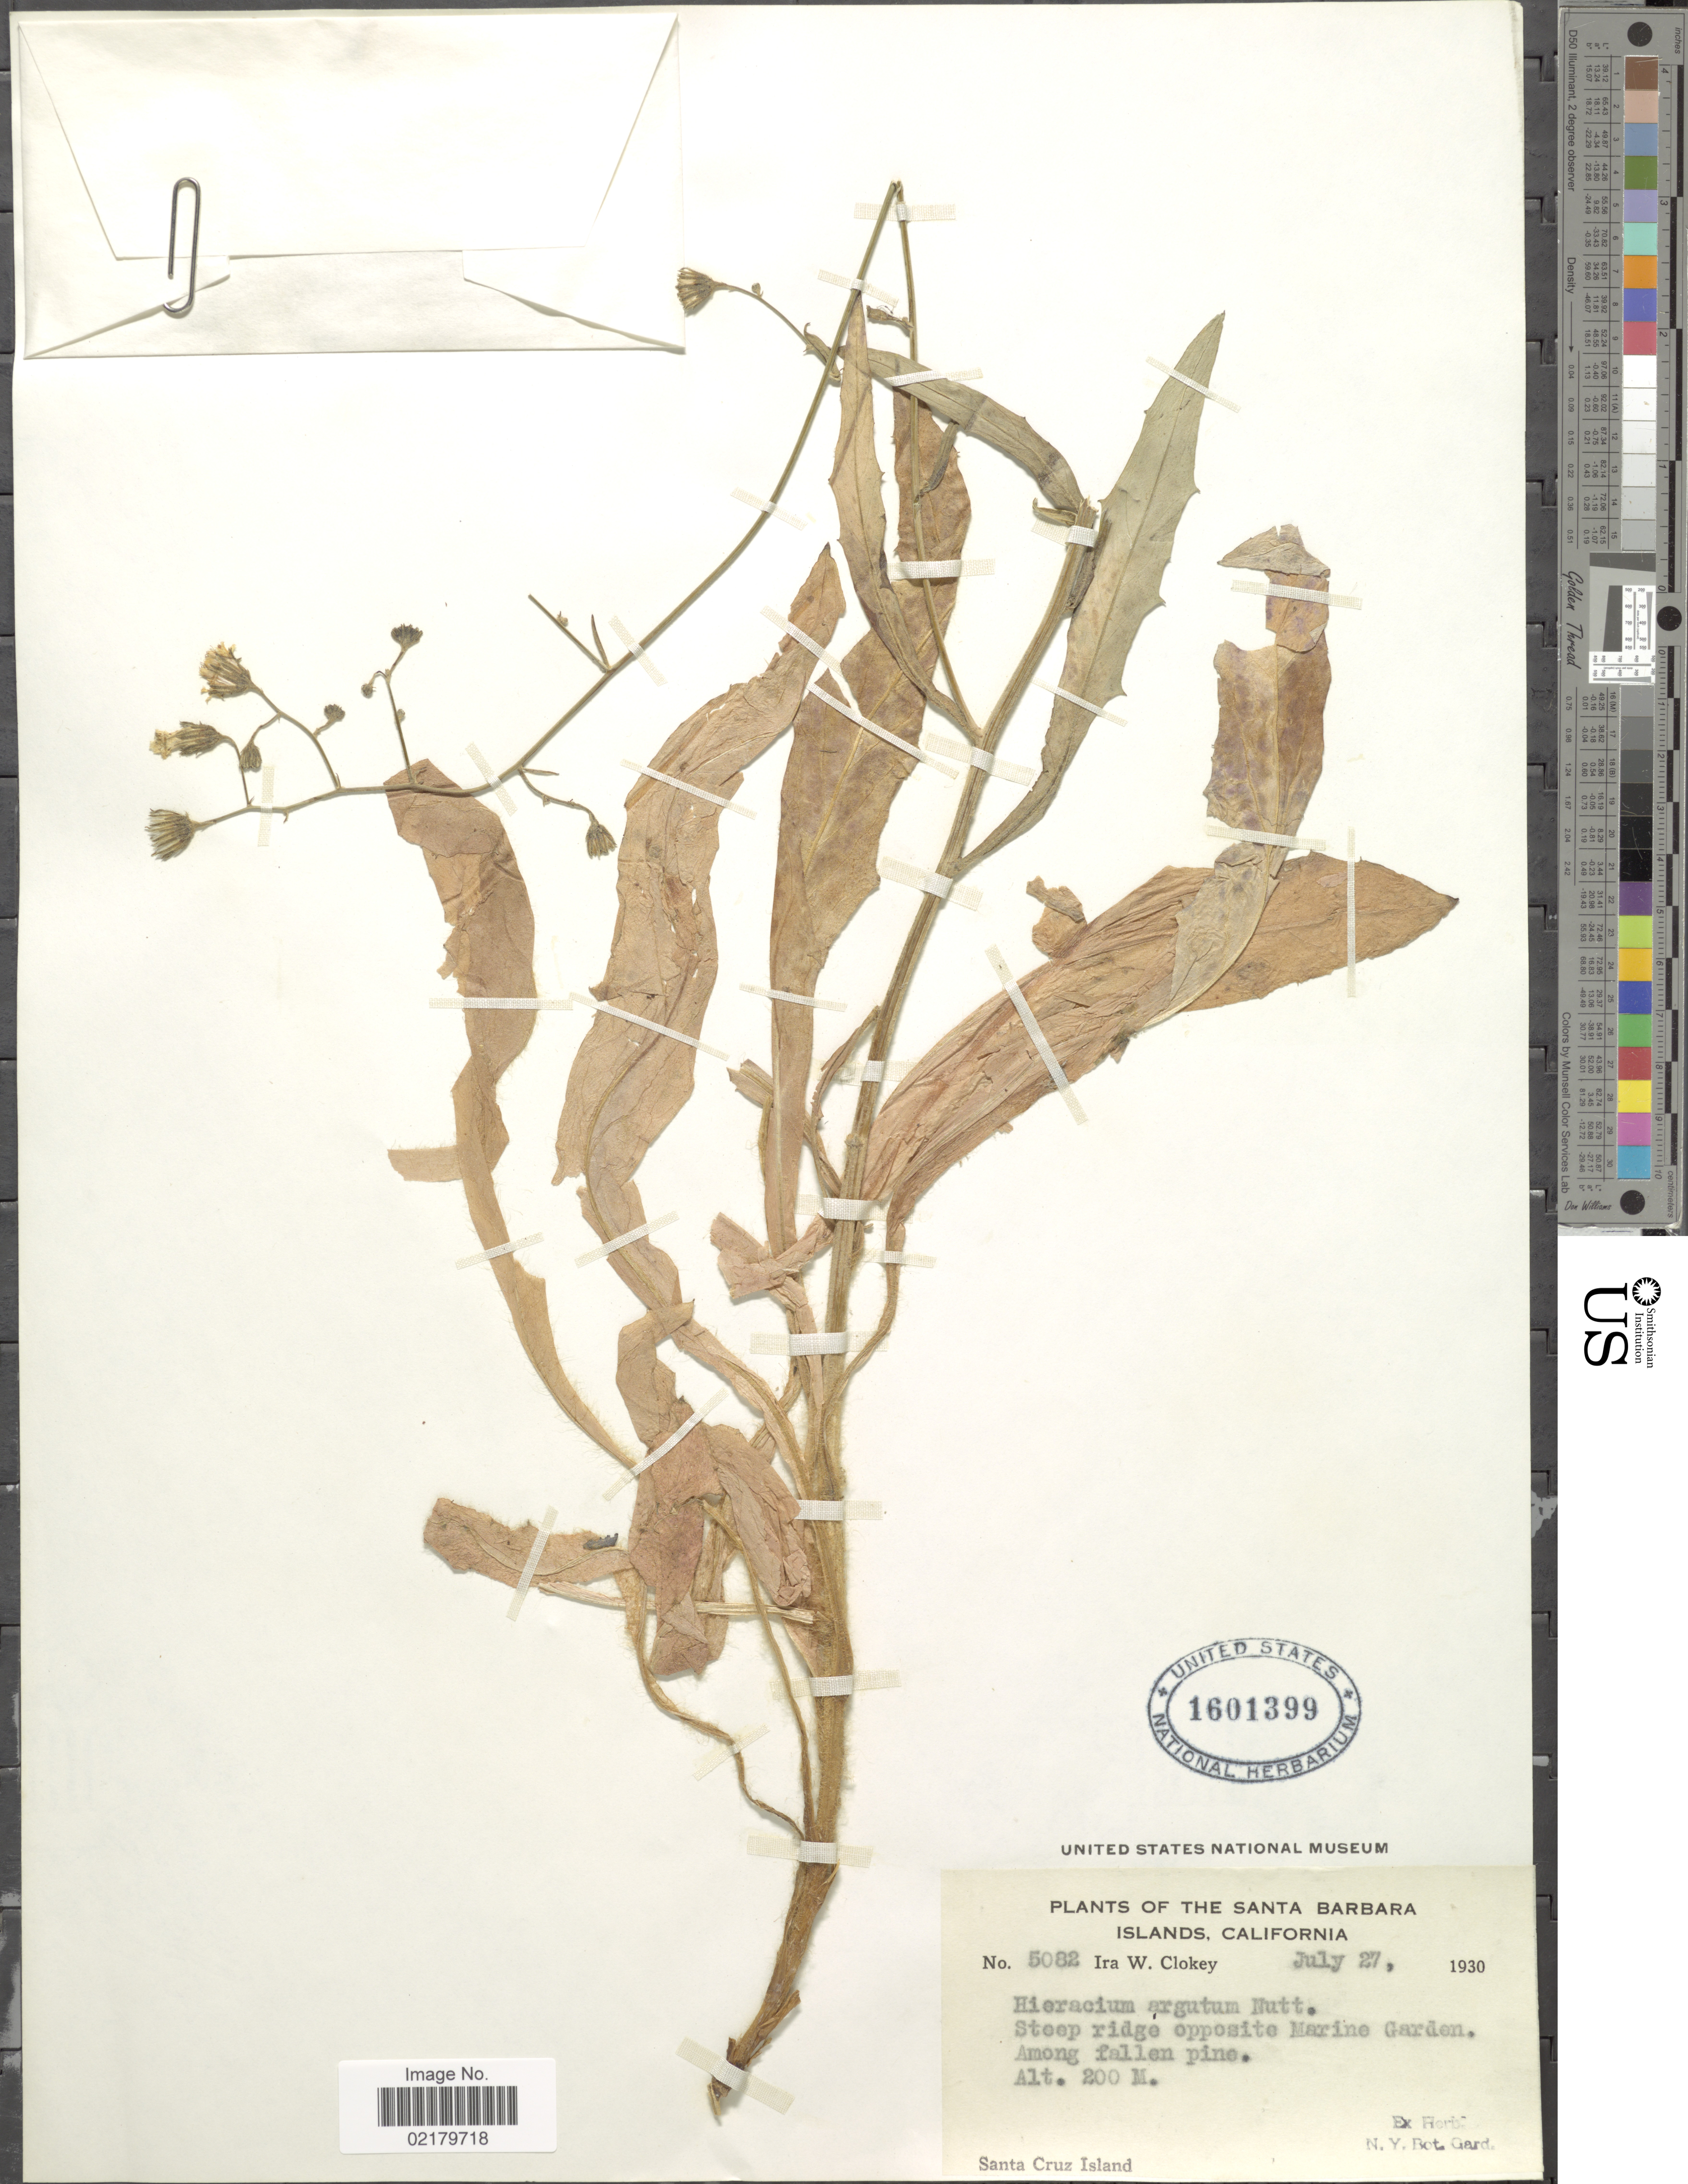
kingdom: Plantae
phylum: Tracheophyta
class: Magnoliopsida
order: Asterales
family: Asteraceae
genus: Hieracium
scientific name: Hieracium argutum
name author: Nutt.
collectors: I. W. Clokey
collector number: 5082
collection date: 1930-07-27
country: United States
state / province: California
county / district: Santa Barbara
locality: The Santa Barbara Islands, Steep ridge opposite Marine Garden. Among fallen pine, Santa Cruz Island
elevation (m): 200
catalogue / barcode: US 1601399